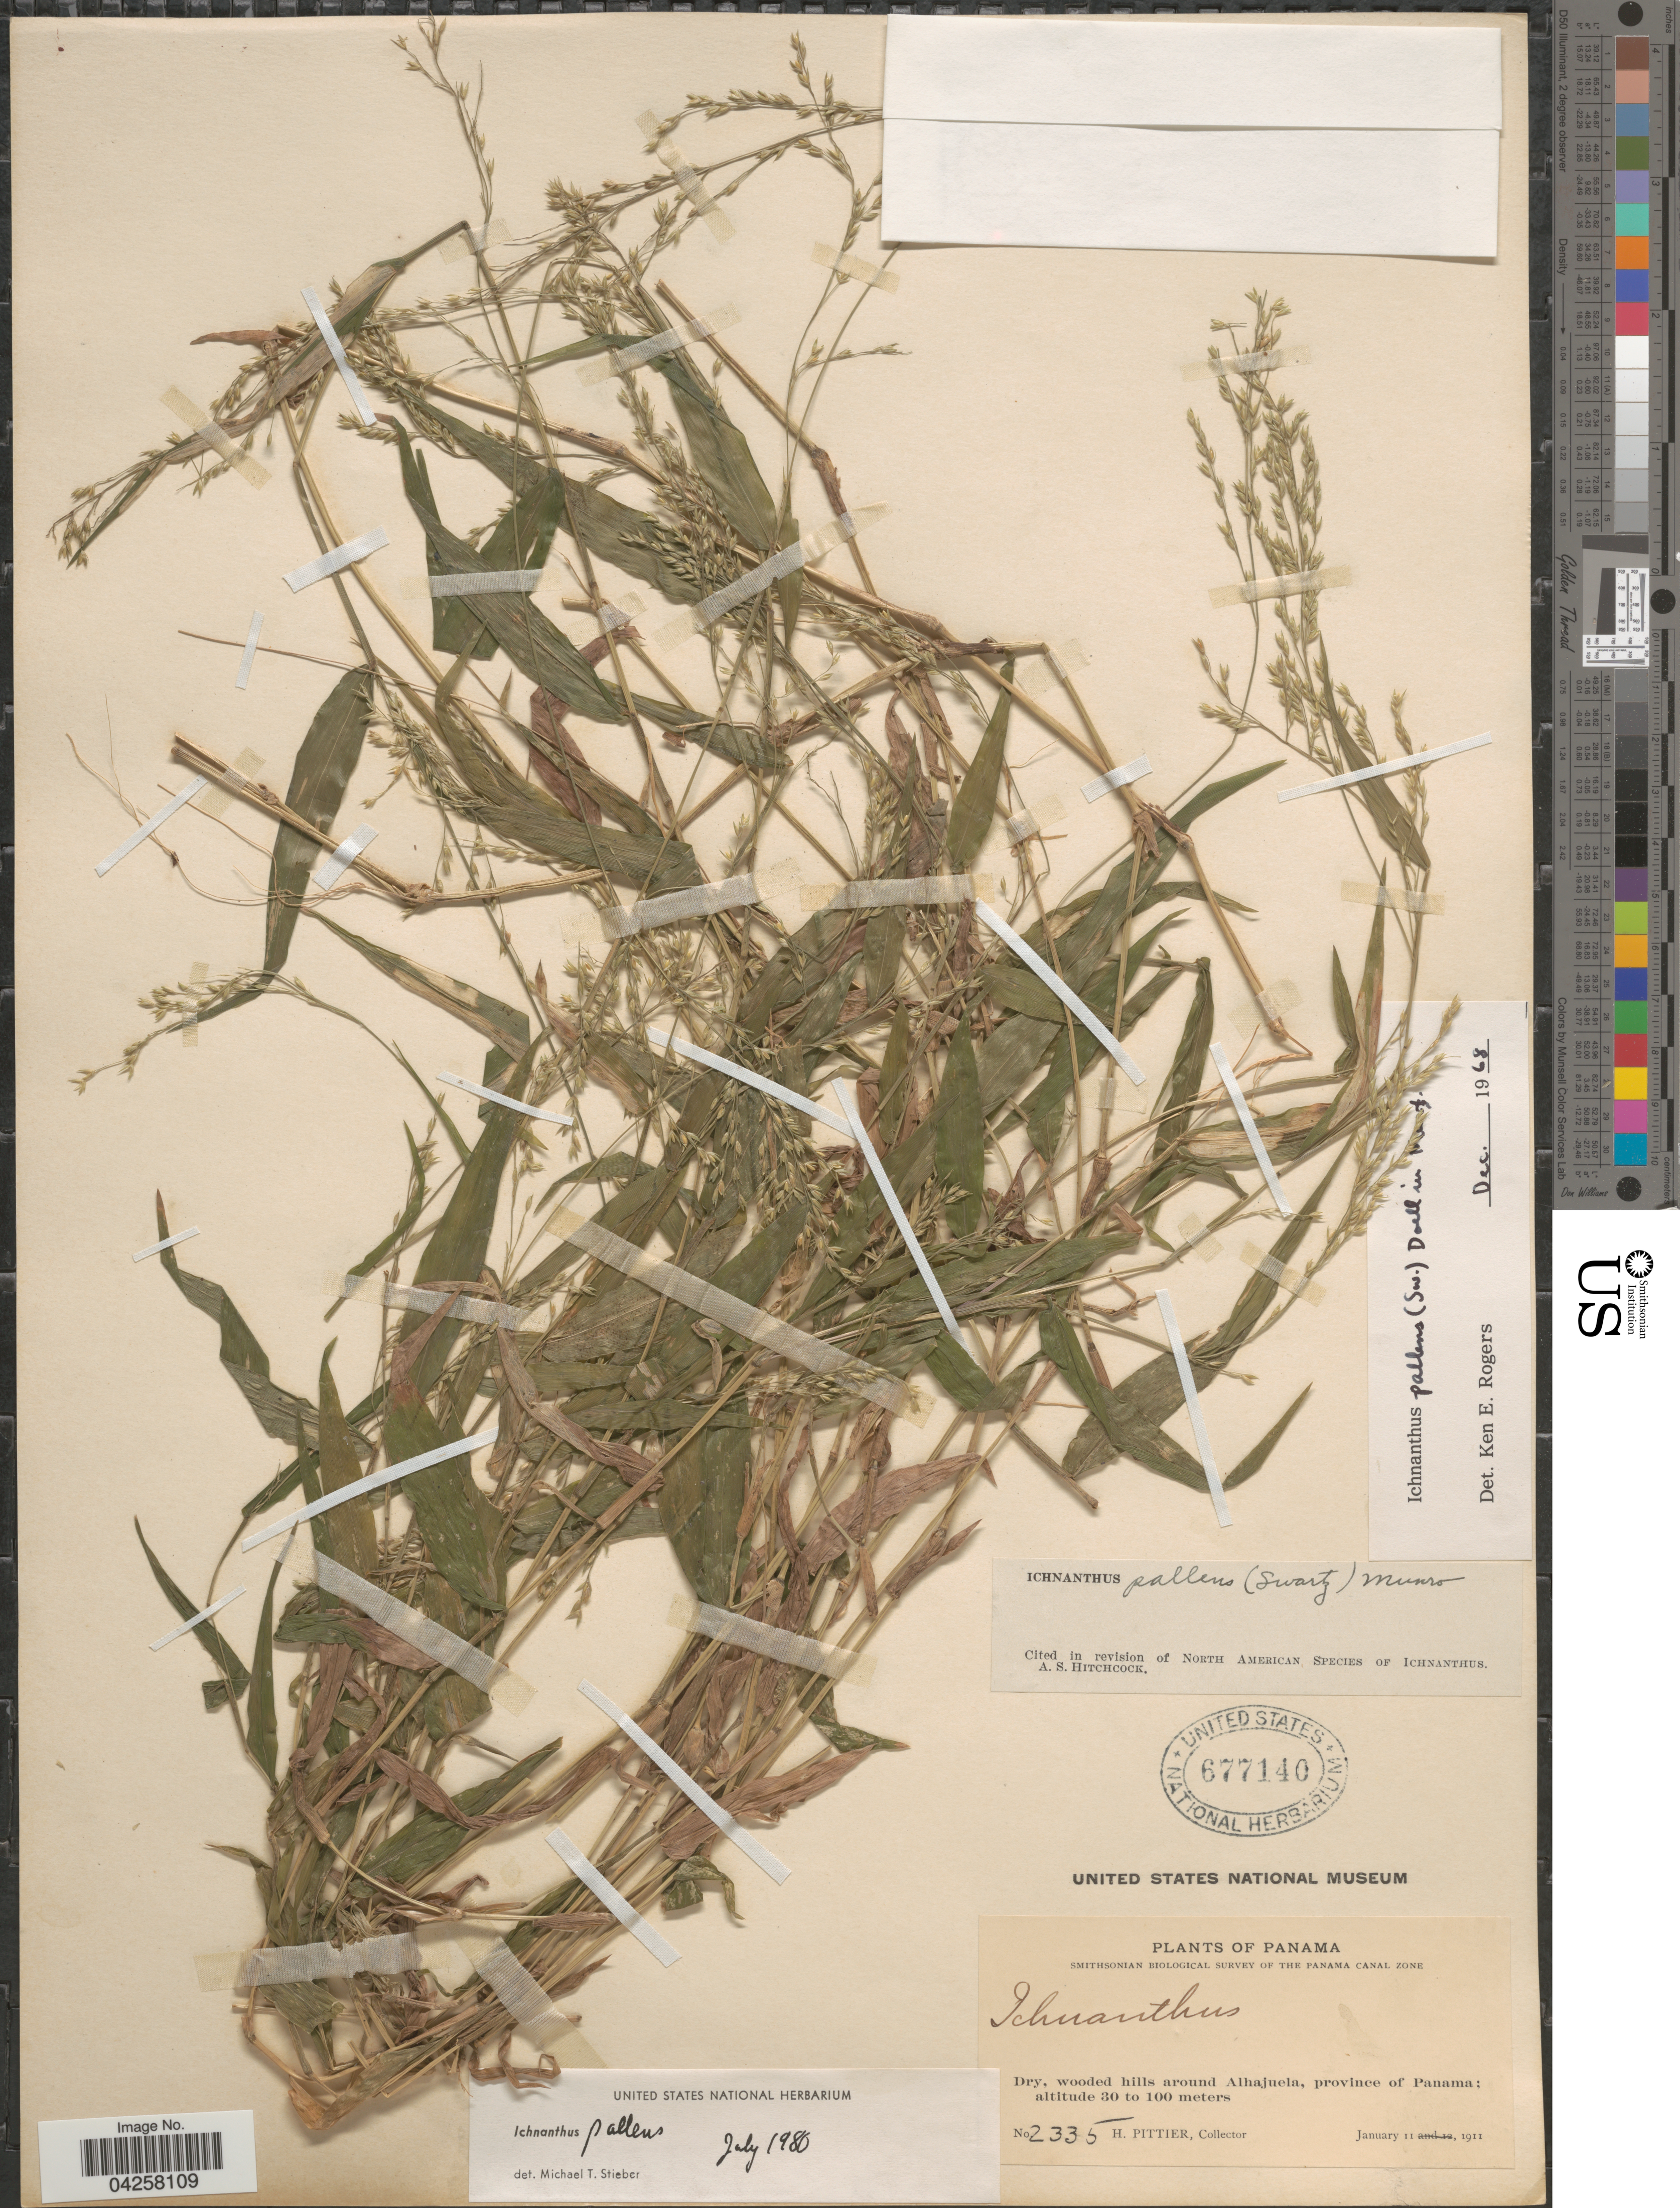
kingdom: Plantae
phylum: Tracheophyta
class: Liliopsida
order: Poales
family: Poaceae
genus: Ichnanthus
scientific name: Ichnanthus pallens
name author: (Sw.) Munro ex Benth.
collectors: H. F. Pittier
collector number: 2335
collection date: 1911-01-11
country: Panama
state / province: Panamá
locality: Smithsonian Biological Survey of the Panama Canal Zone. Dry, wooded hills around Alhajuela.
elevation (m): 30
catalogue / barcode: US 677140